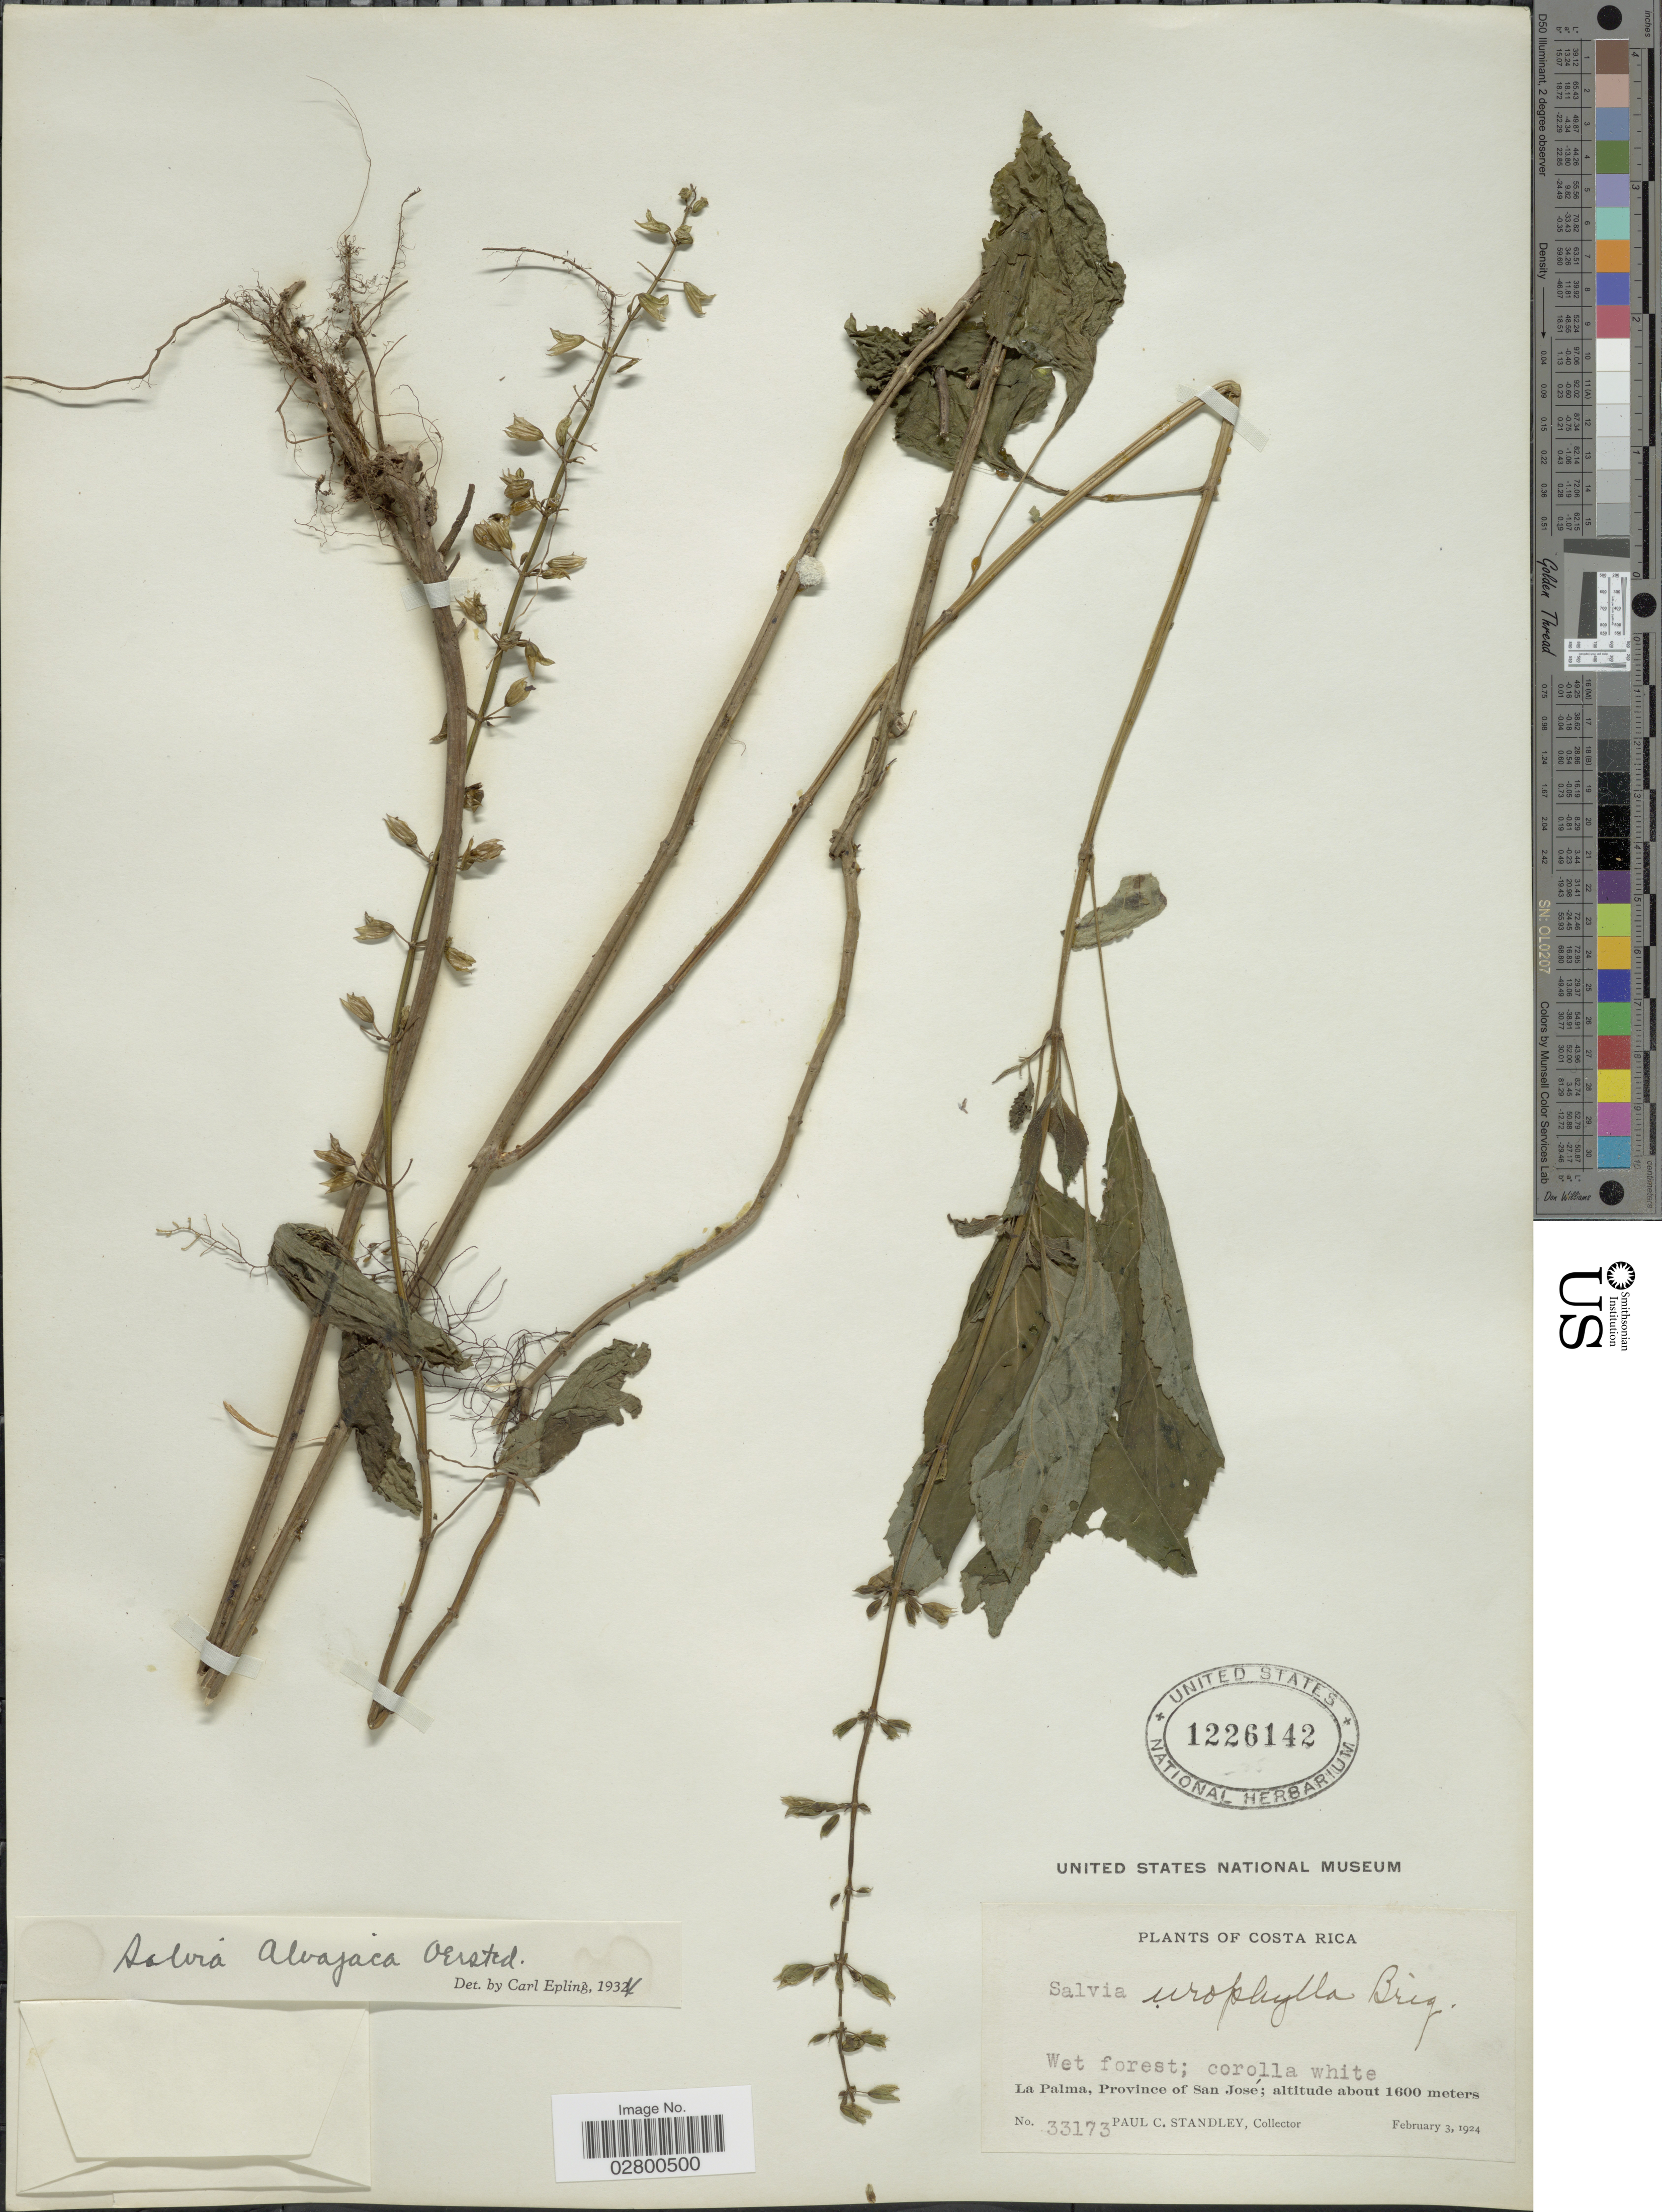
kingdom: Plantae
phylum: Tracheophyta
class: Magnoliopsida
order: Lamiales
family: Lamiaceae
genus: Salvia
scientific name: Salvia alvajaca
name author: Oerst.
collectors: P. C. Standley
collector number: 33173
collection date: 1924-02-03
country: Costa Rica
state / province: San José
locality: La Palma.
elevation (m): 1600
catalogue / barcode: US 1226142